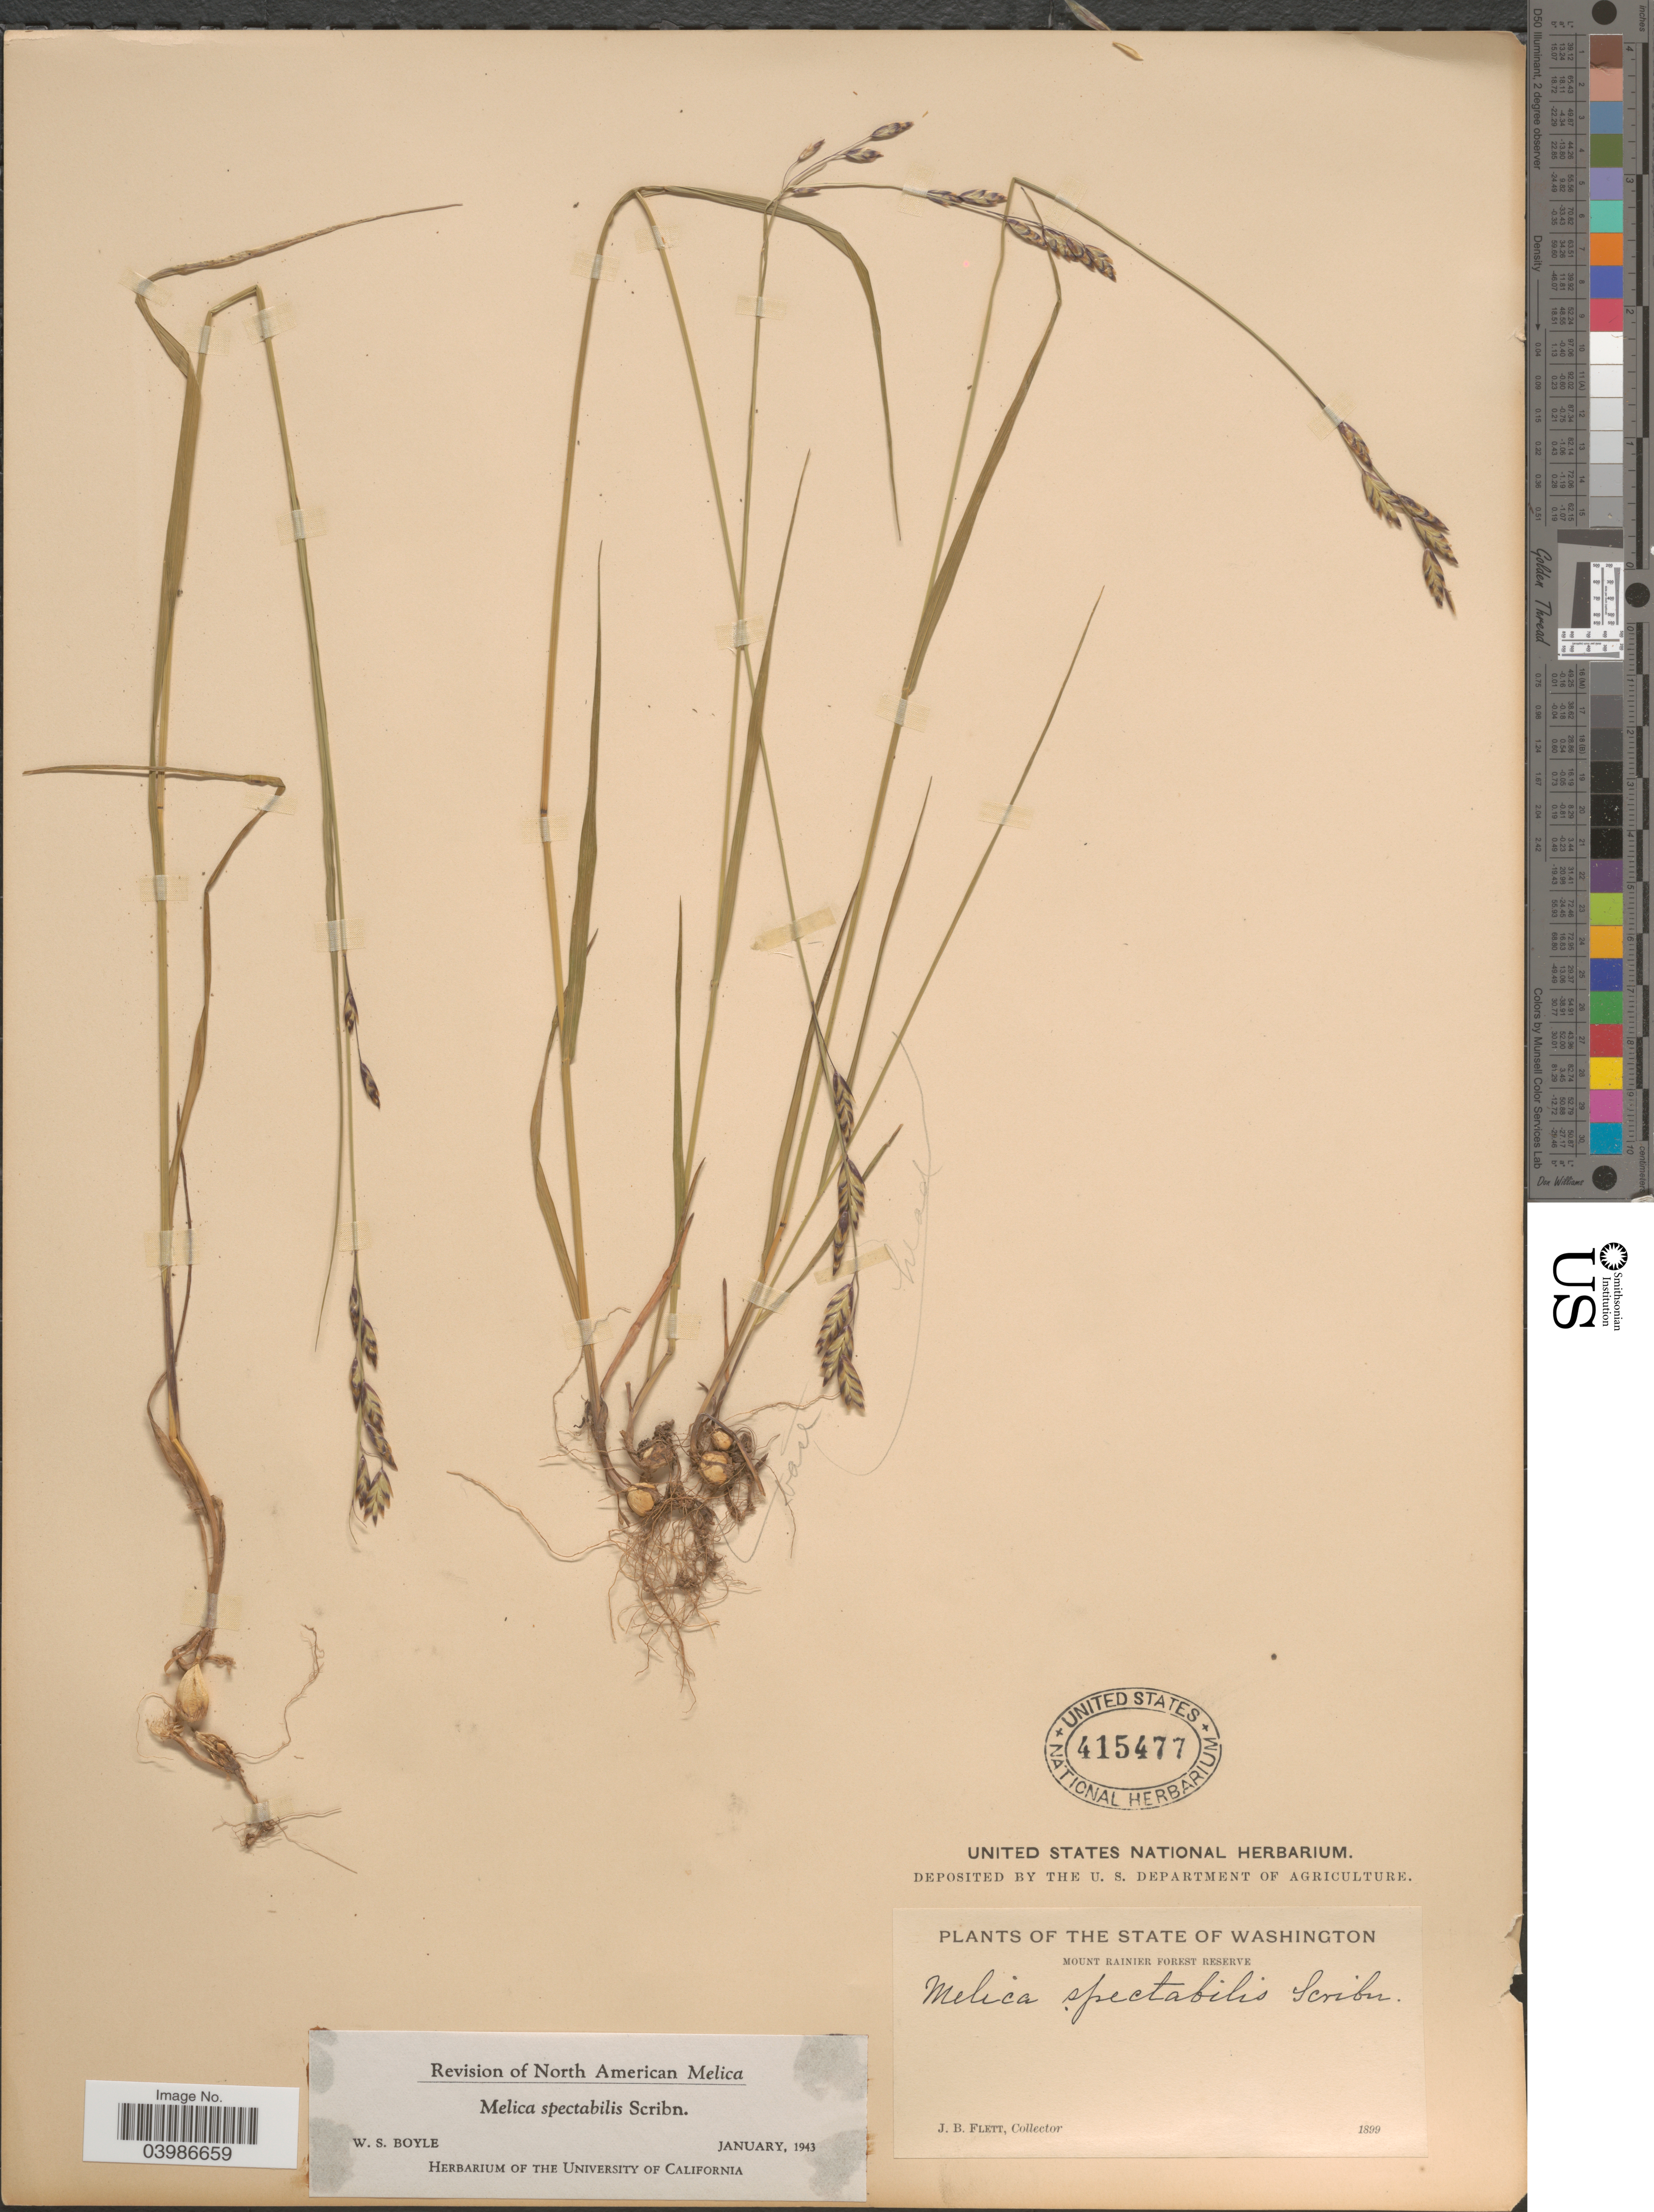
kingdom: Plantae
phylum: Tracheophyta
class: Liliopsida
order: Poales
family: Poaceae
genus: Melica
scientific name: Melica spectabilis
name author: Scribn.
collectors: J. Flett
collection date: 1899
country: United States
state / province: Washington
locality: Mount Rainier Forest Reserve.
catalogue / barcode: US 415477